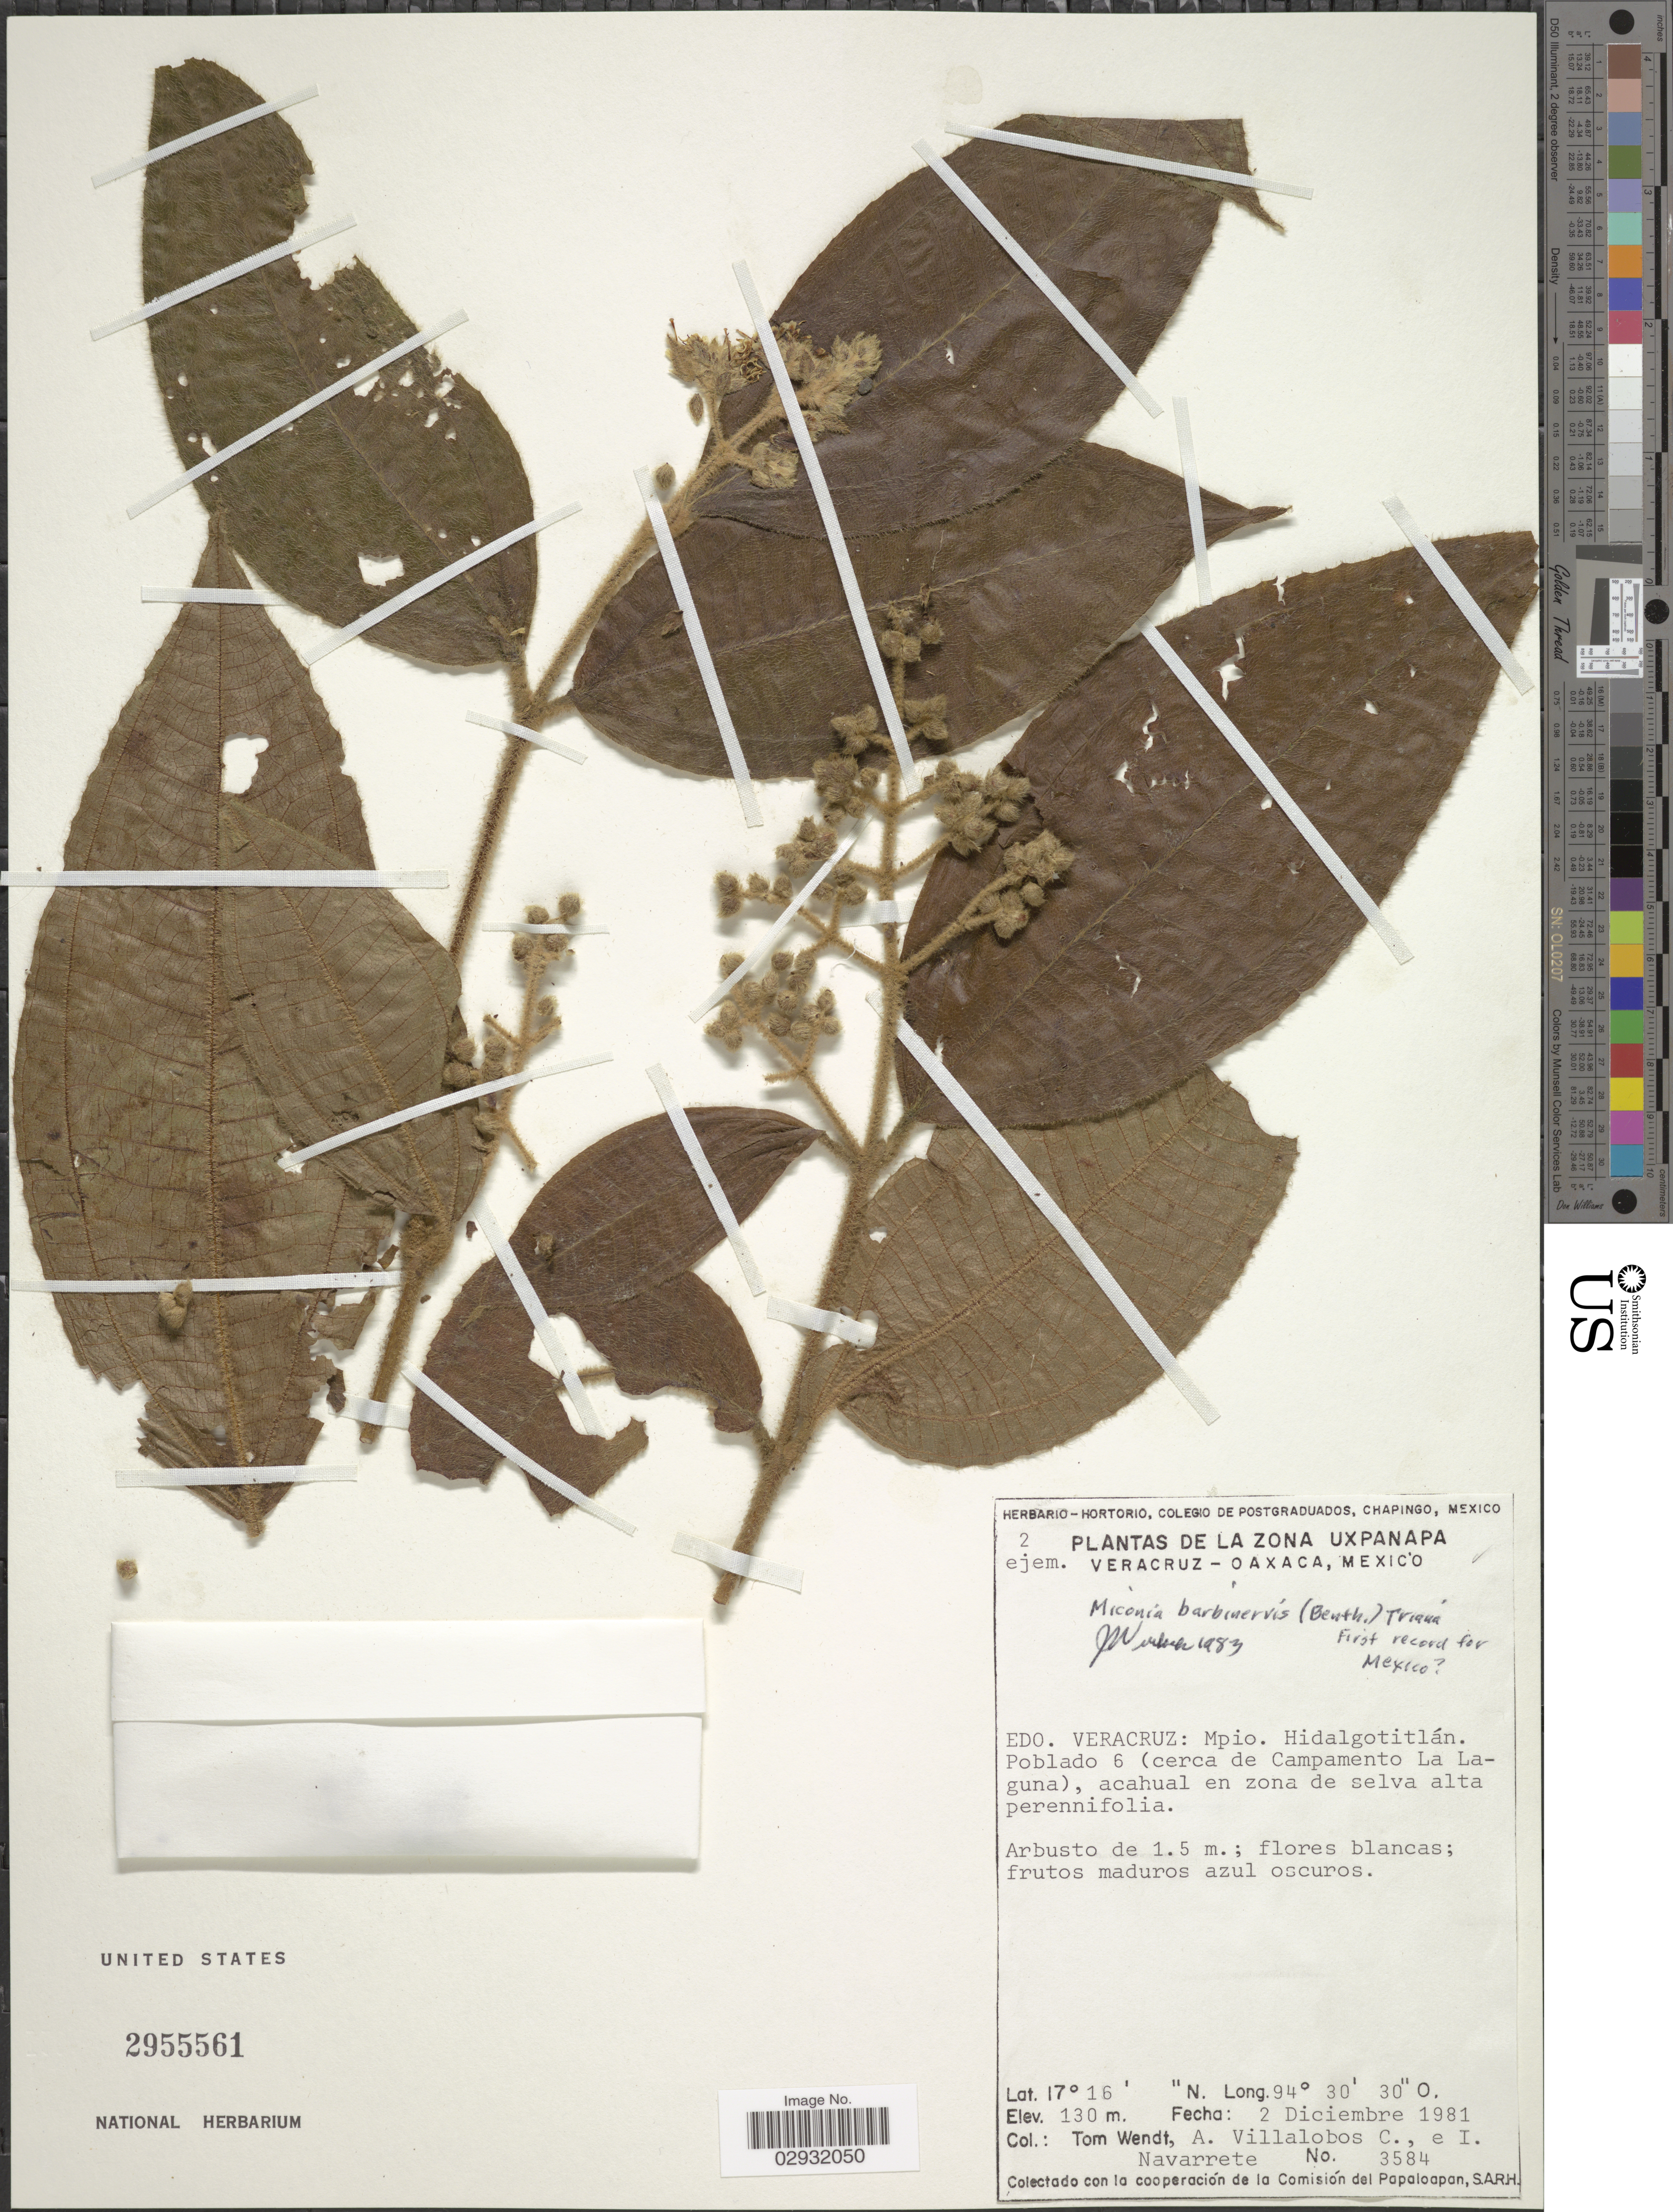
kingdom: Plantae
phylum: Tracheophyta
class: Magnoliopsida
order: Myrtales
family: Melastomataceae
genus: Miconia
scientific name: Miconia barbinervis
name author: (Benth.) Triana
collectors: T. L. Wendt, A. Villalobos C. & I. Navarrete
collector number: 3584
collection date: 1981-12-02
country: Mexico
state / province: Veracruz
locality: Edo. Veracruz: Mpio. Hidalgotitlán. Poblado 6 (cerca de Campamento La Laguna). Zona Uxpanapa.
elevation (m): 130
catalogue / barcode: US 2955561